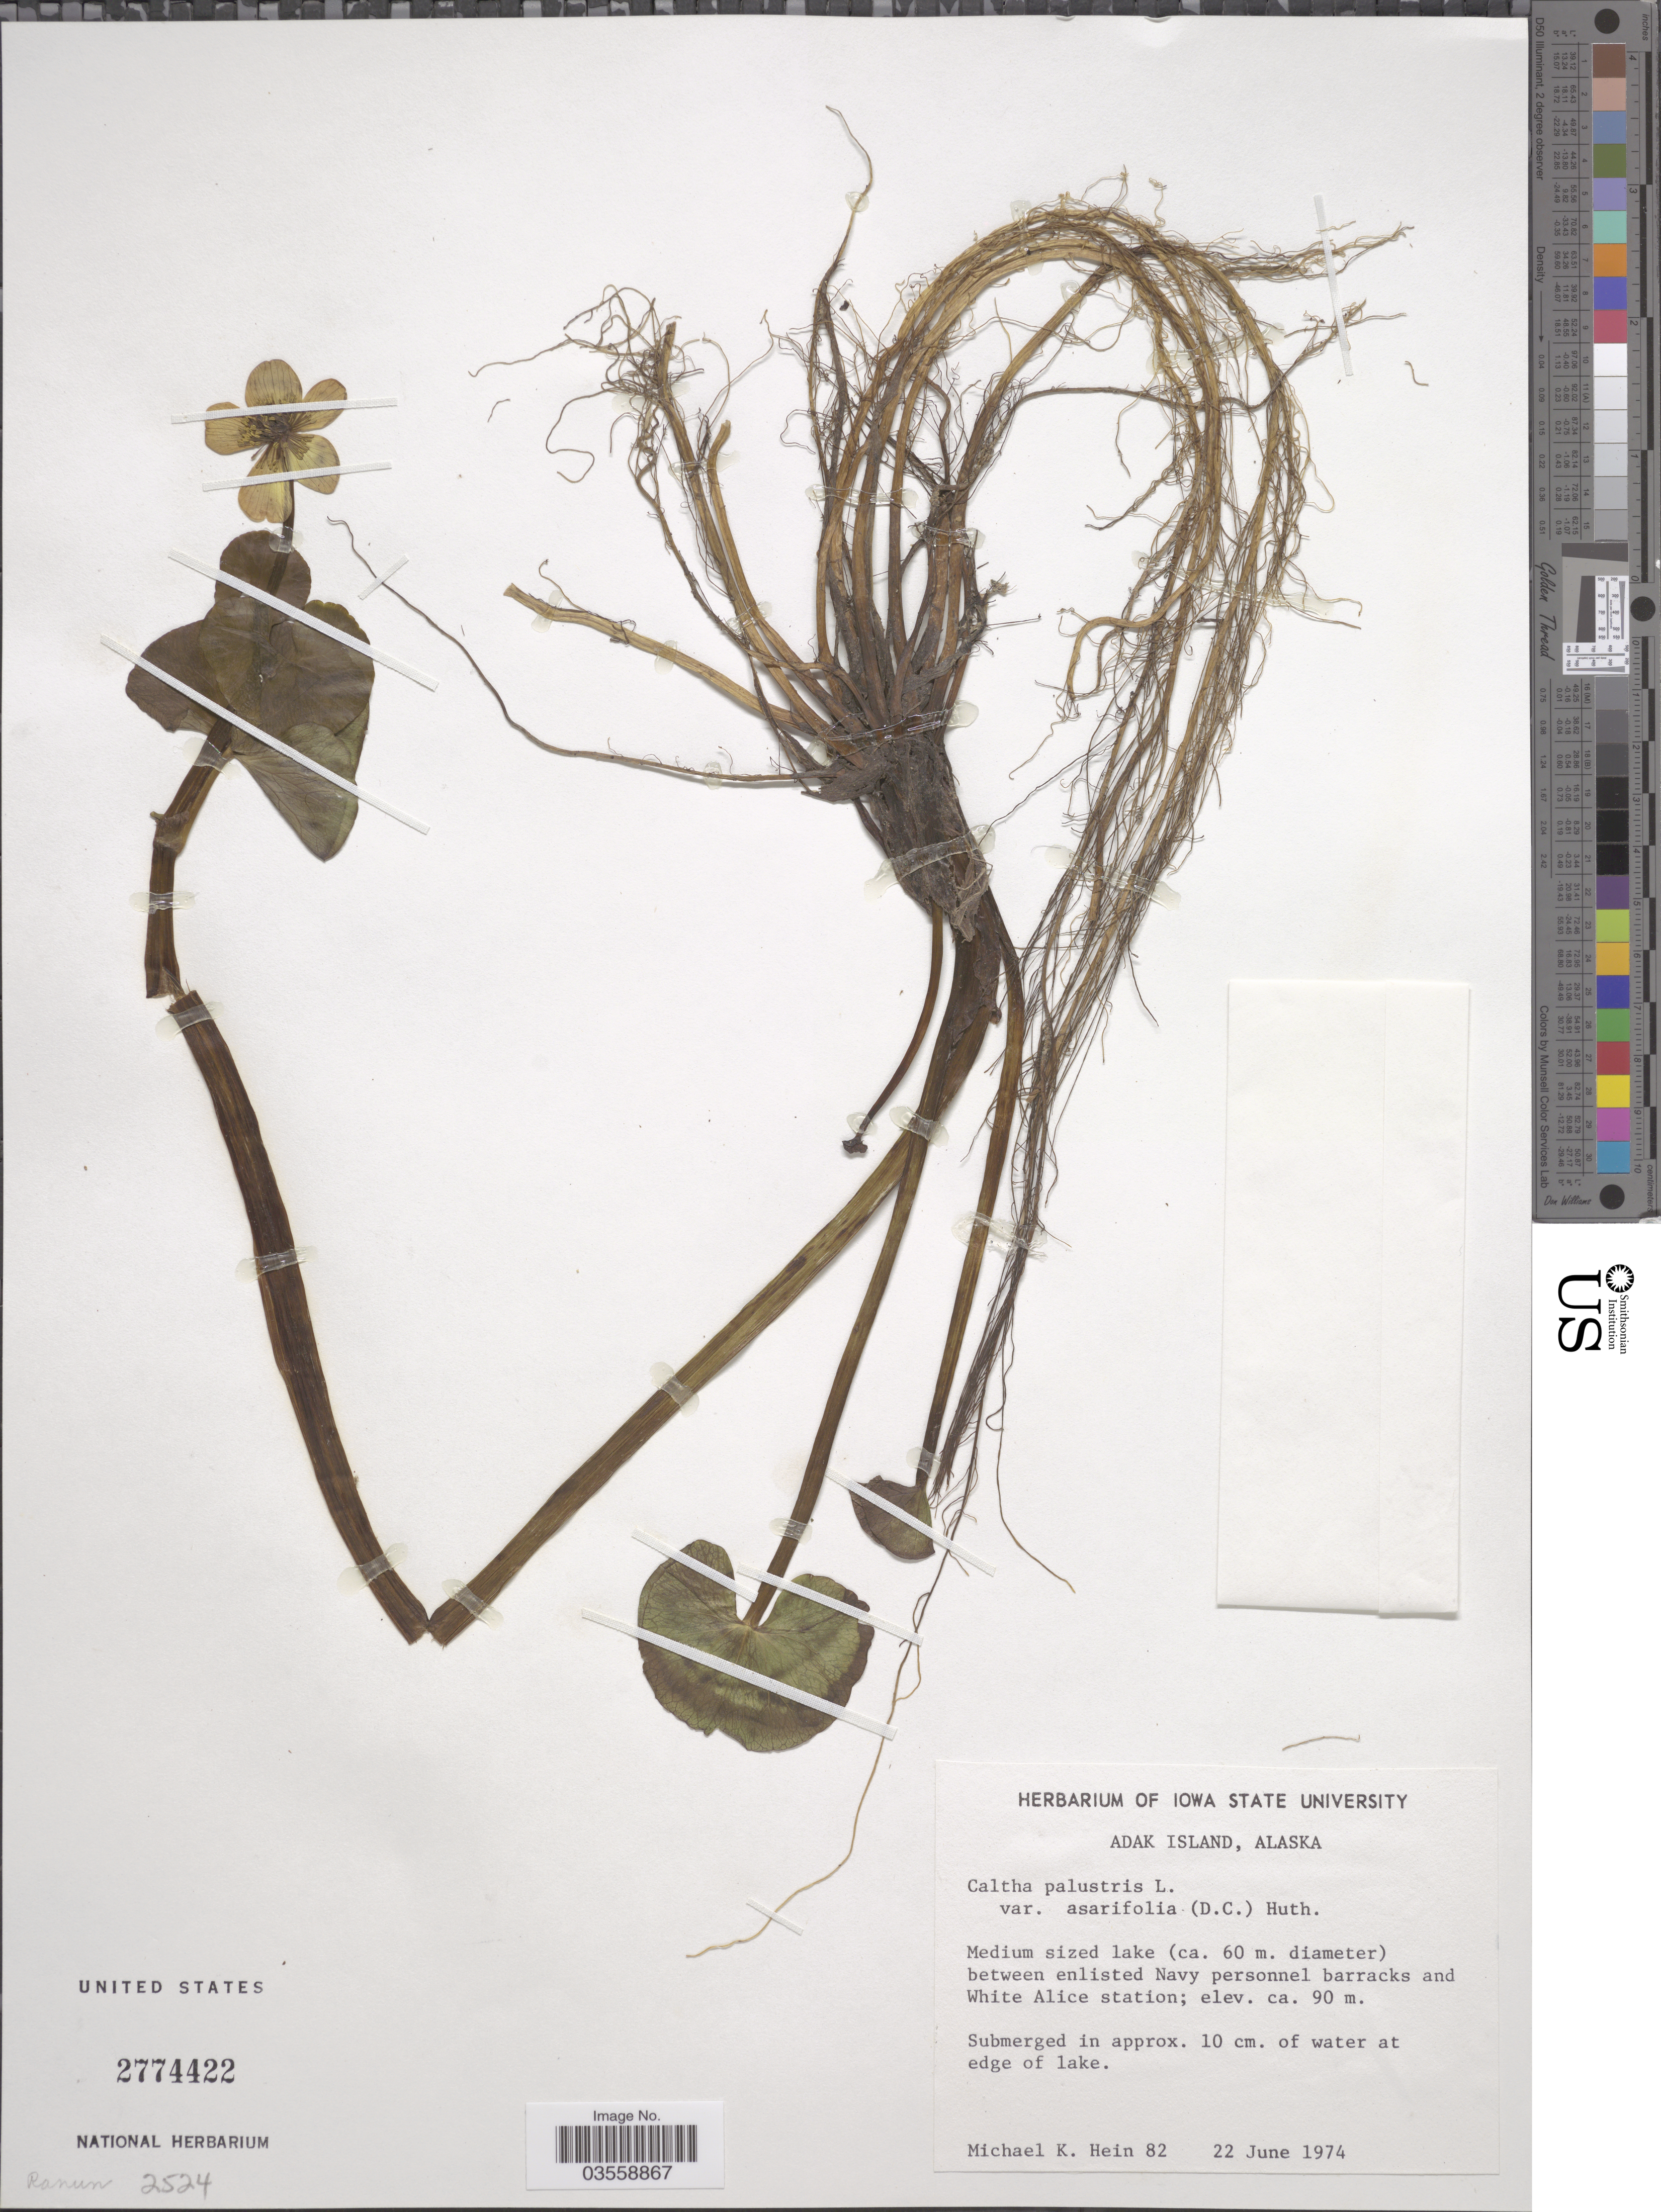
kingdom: Plantae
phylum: Tracheophyta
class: Magnoliopsida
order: Ranunculales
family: Ranunculaceae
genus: Caltha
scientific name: Caltha palustris var. asarifolia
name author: (DC.) Huth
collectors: M. Hein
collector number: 82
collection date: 1974-06-22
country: United States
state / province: Alaska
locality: Adak Island. Between enlisted Navy personnel barracks and White Alice station.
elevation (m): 90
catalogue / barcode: US 2774422